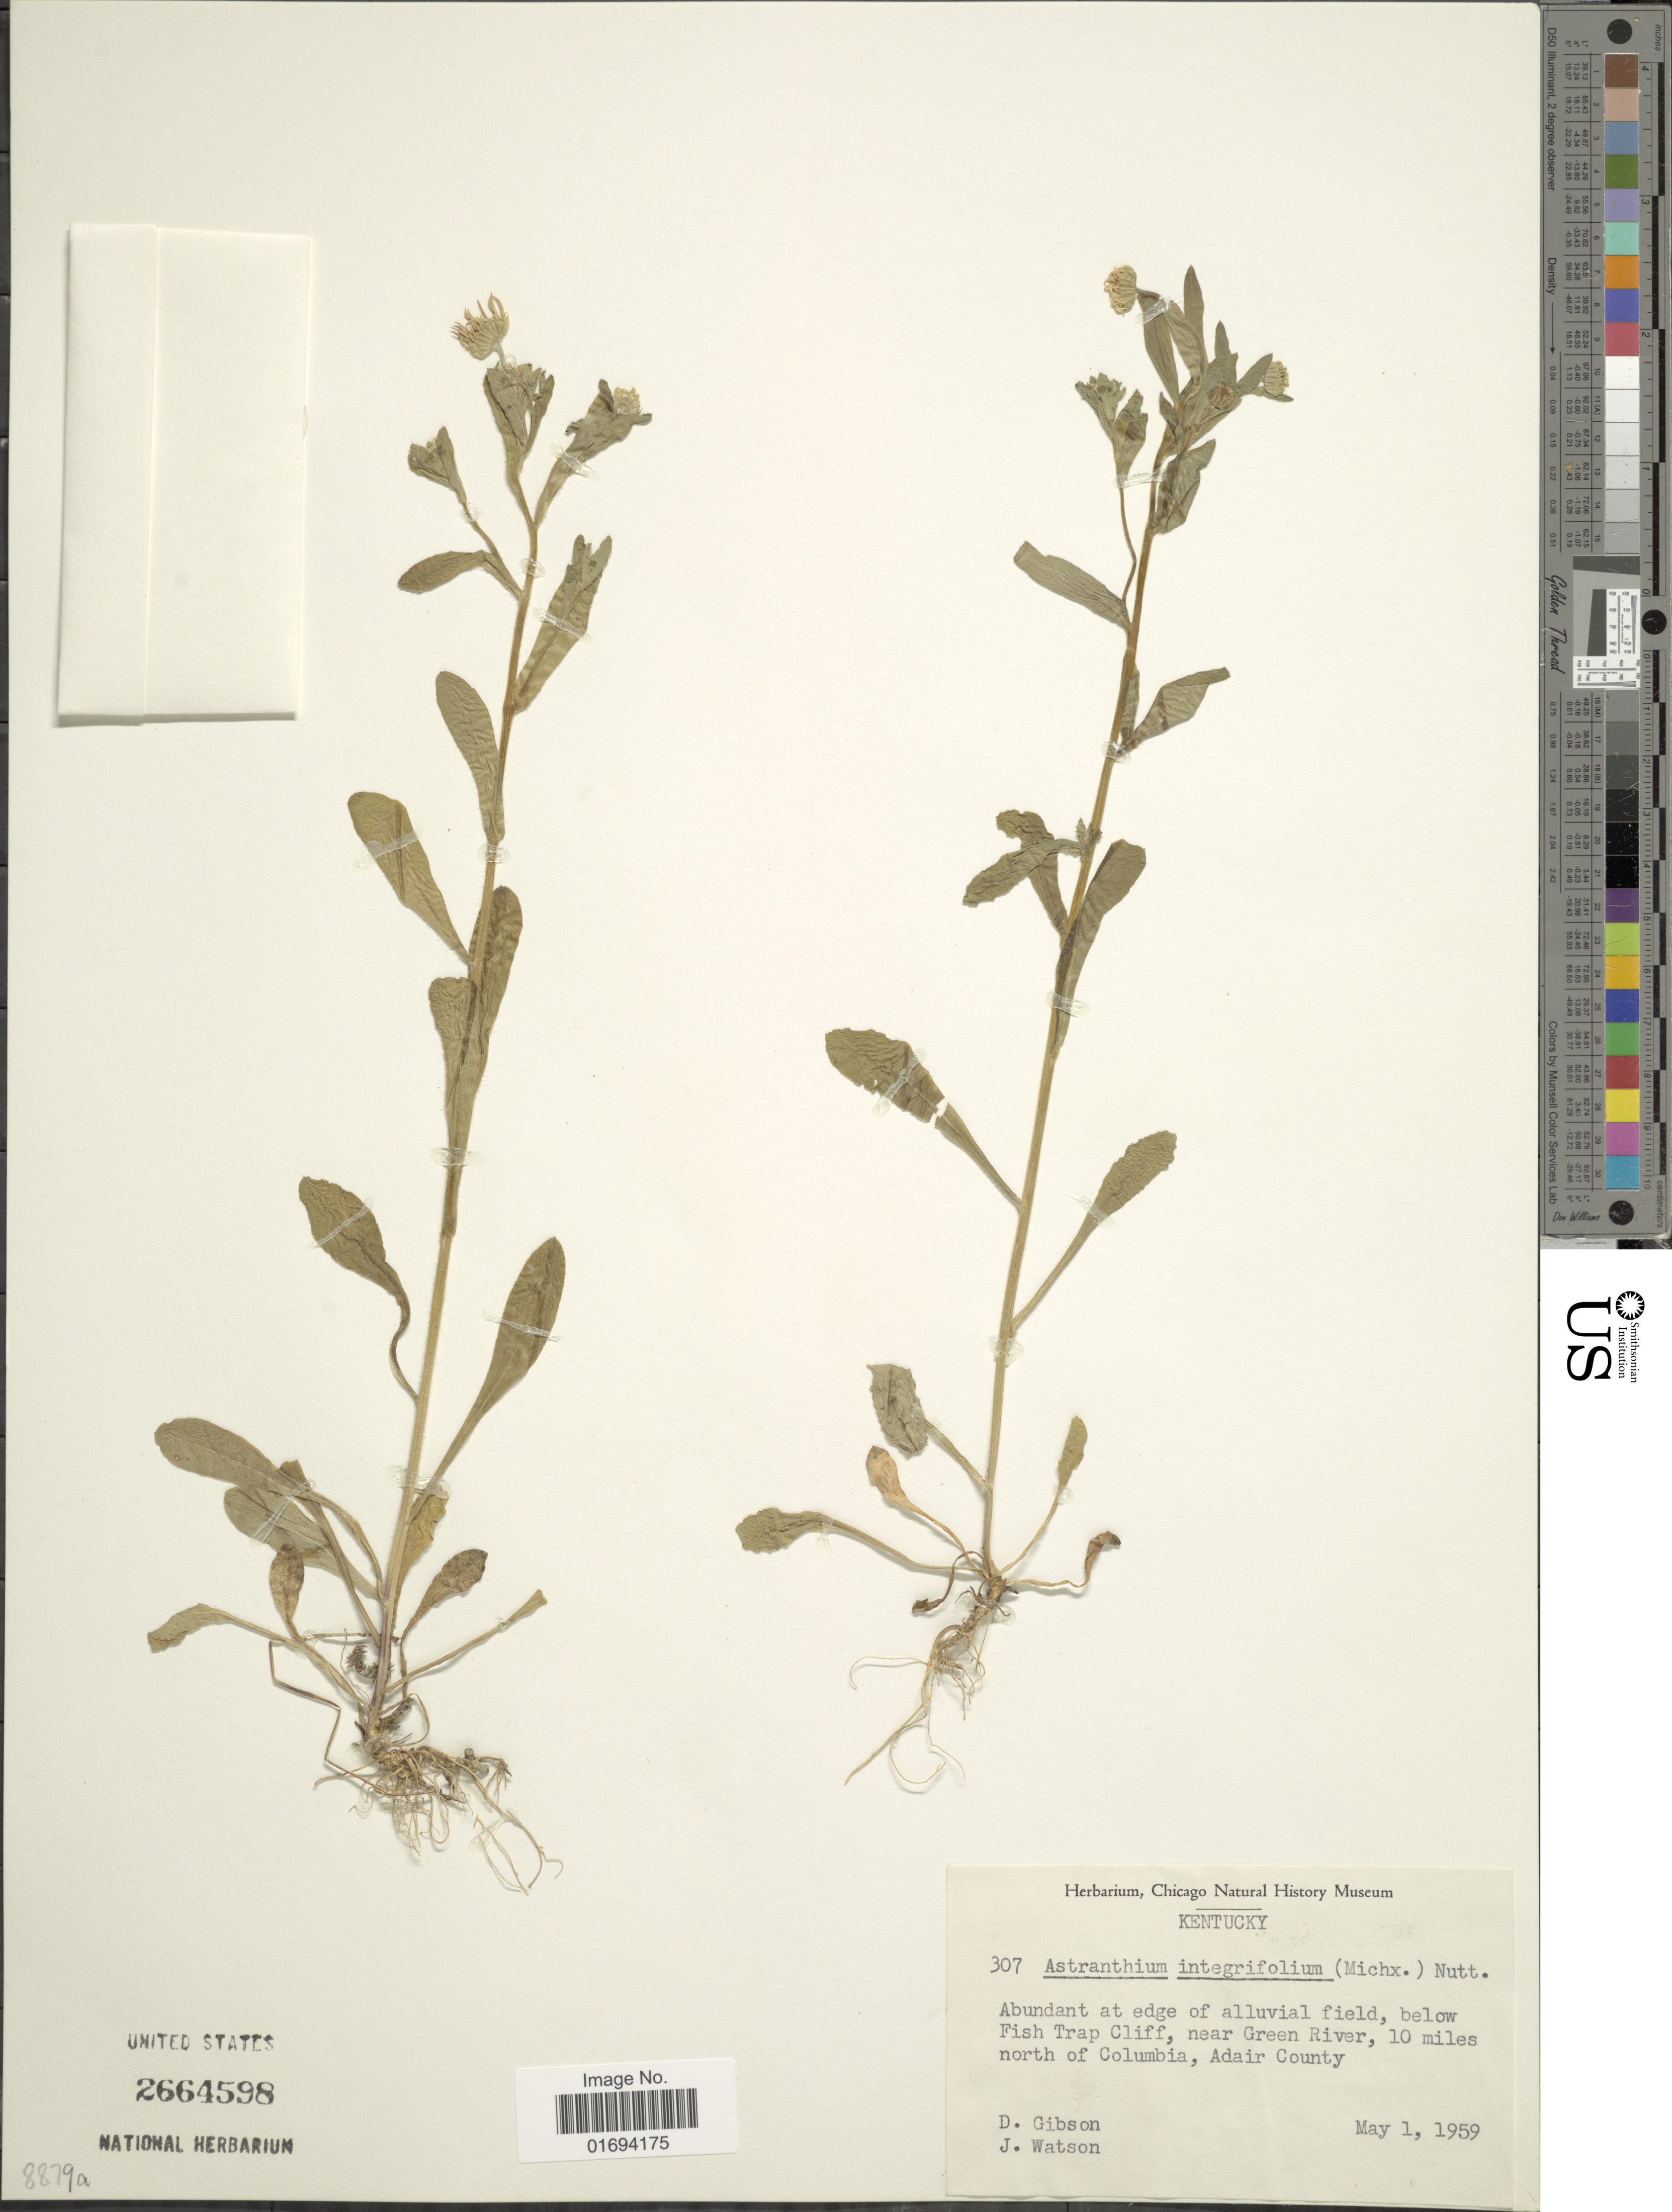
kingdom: Plantae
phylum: Tracheophyta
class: Magnoliopsida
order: Asterales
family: Asteraceae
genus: Astranthium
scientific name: Astranthium integrifolium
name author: (Michx.) Nutt.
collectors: D. Gibson & J. Watson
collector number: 307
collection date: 1959-05-01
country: United States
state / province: Kentucky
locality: At edge of alluvial field, below Fish Trap Cliff, near Green River, 10 miles north of Columbia, Adair County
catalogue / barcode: US 2664598